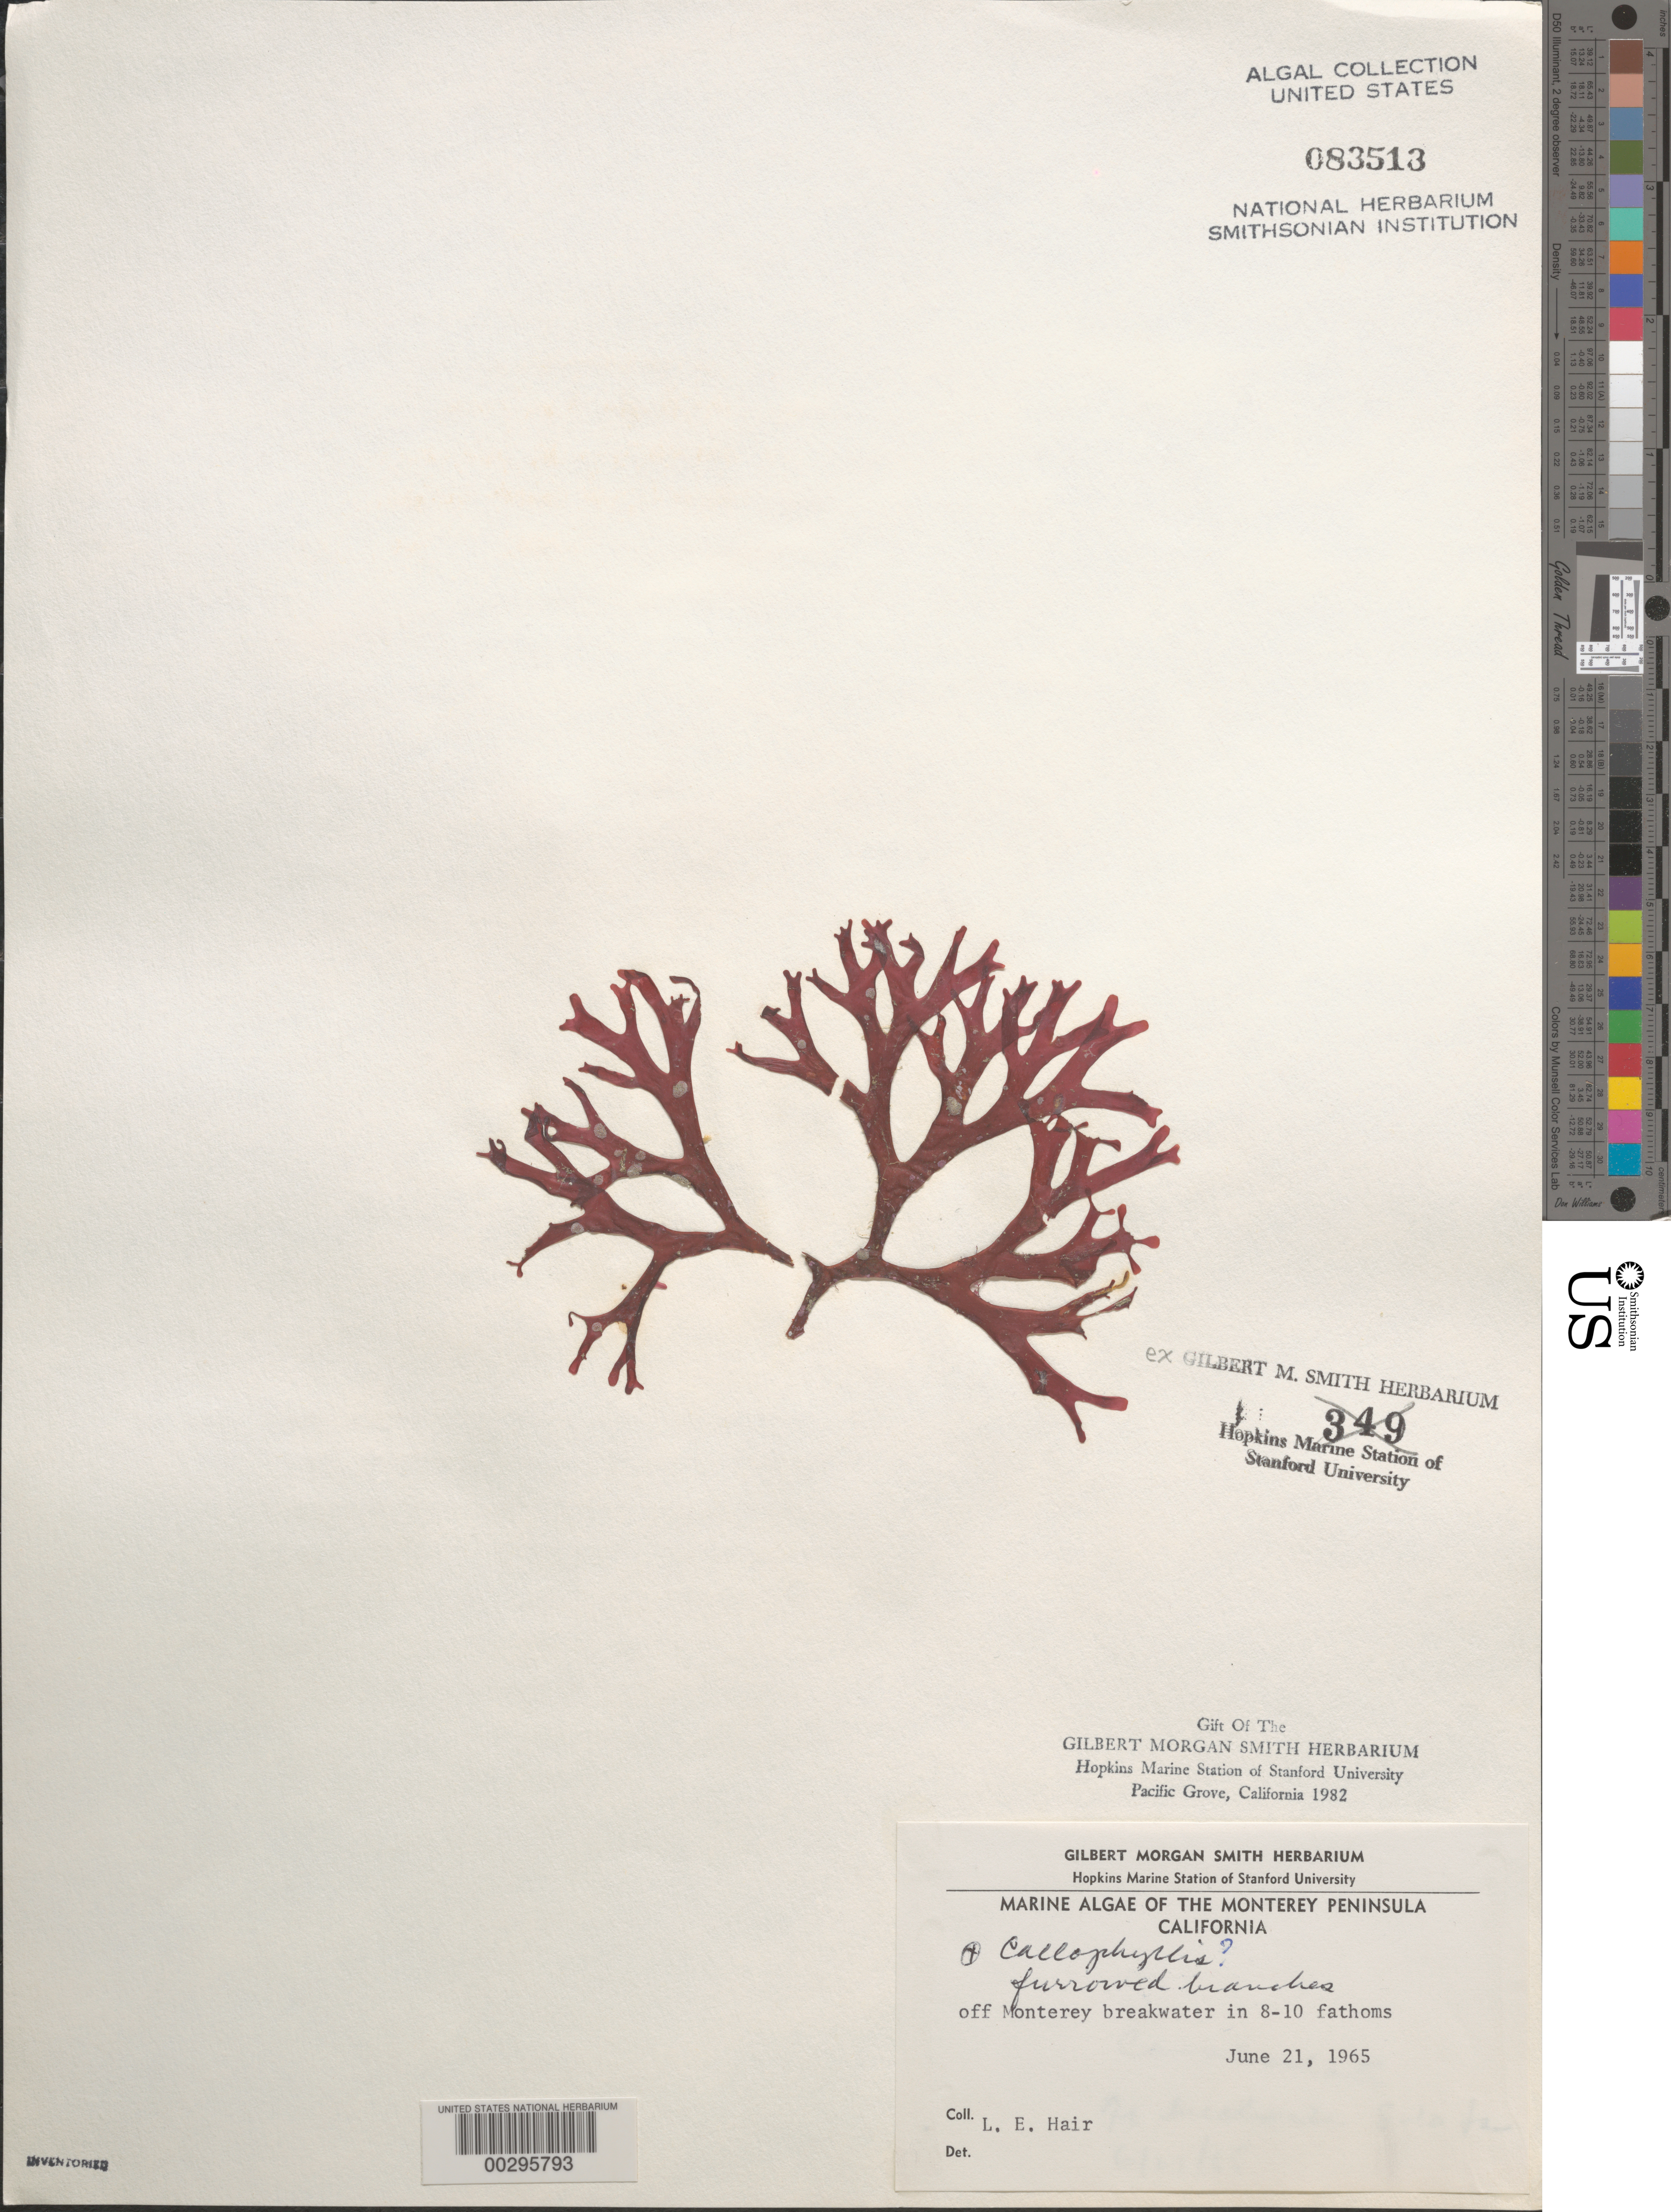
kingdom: Plantae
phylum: Rhodophyta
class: Florideophyceae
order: Gigartinales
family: Kallymeniaceae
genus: Callophyllis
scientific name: Callophyllis sp.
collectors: L. Hair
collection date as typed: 21 Jun 1965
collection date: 1965-06-21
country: United States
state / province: California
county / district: Monterey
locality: Off Monterey breakwater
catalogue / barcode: US 83513